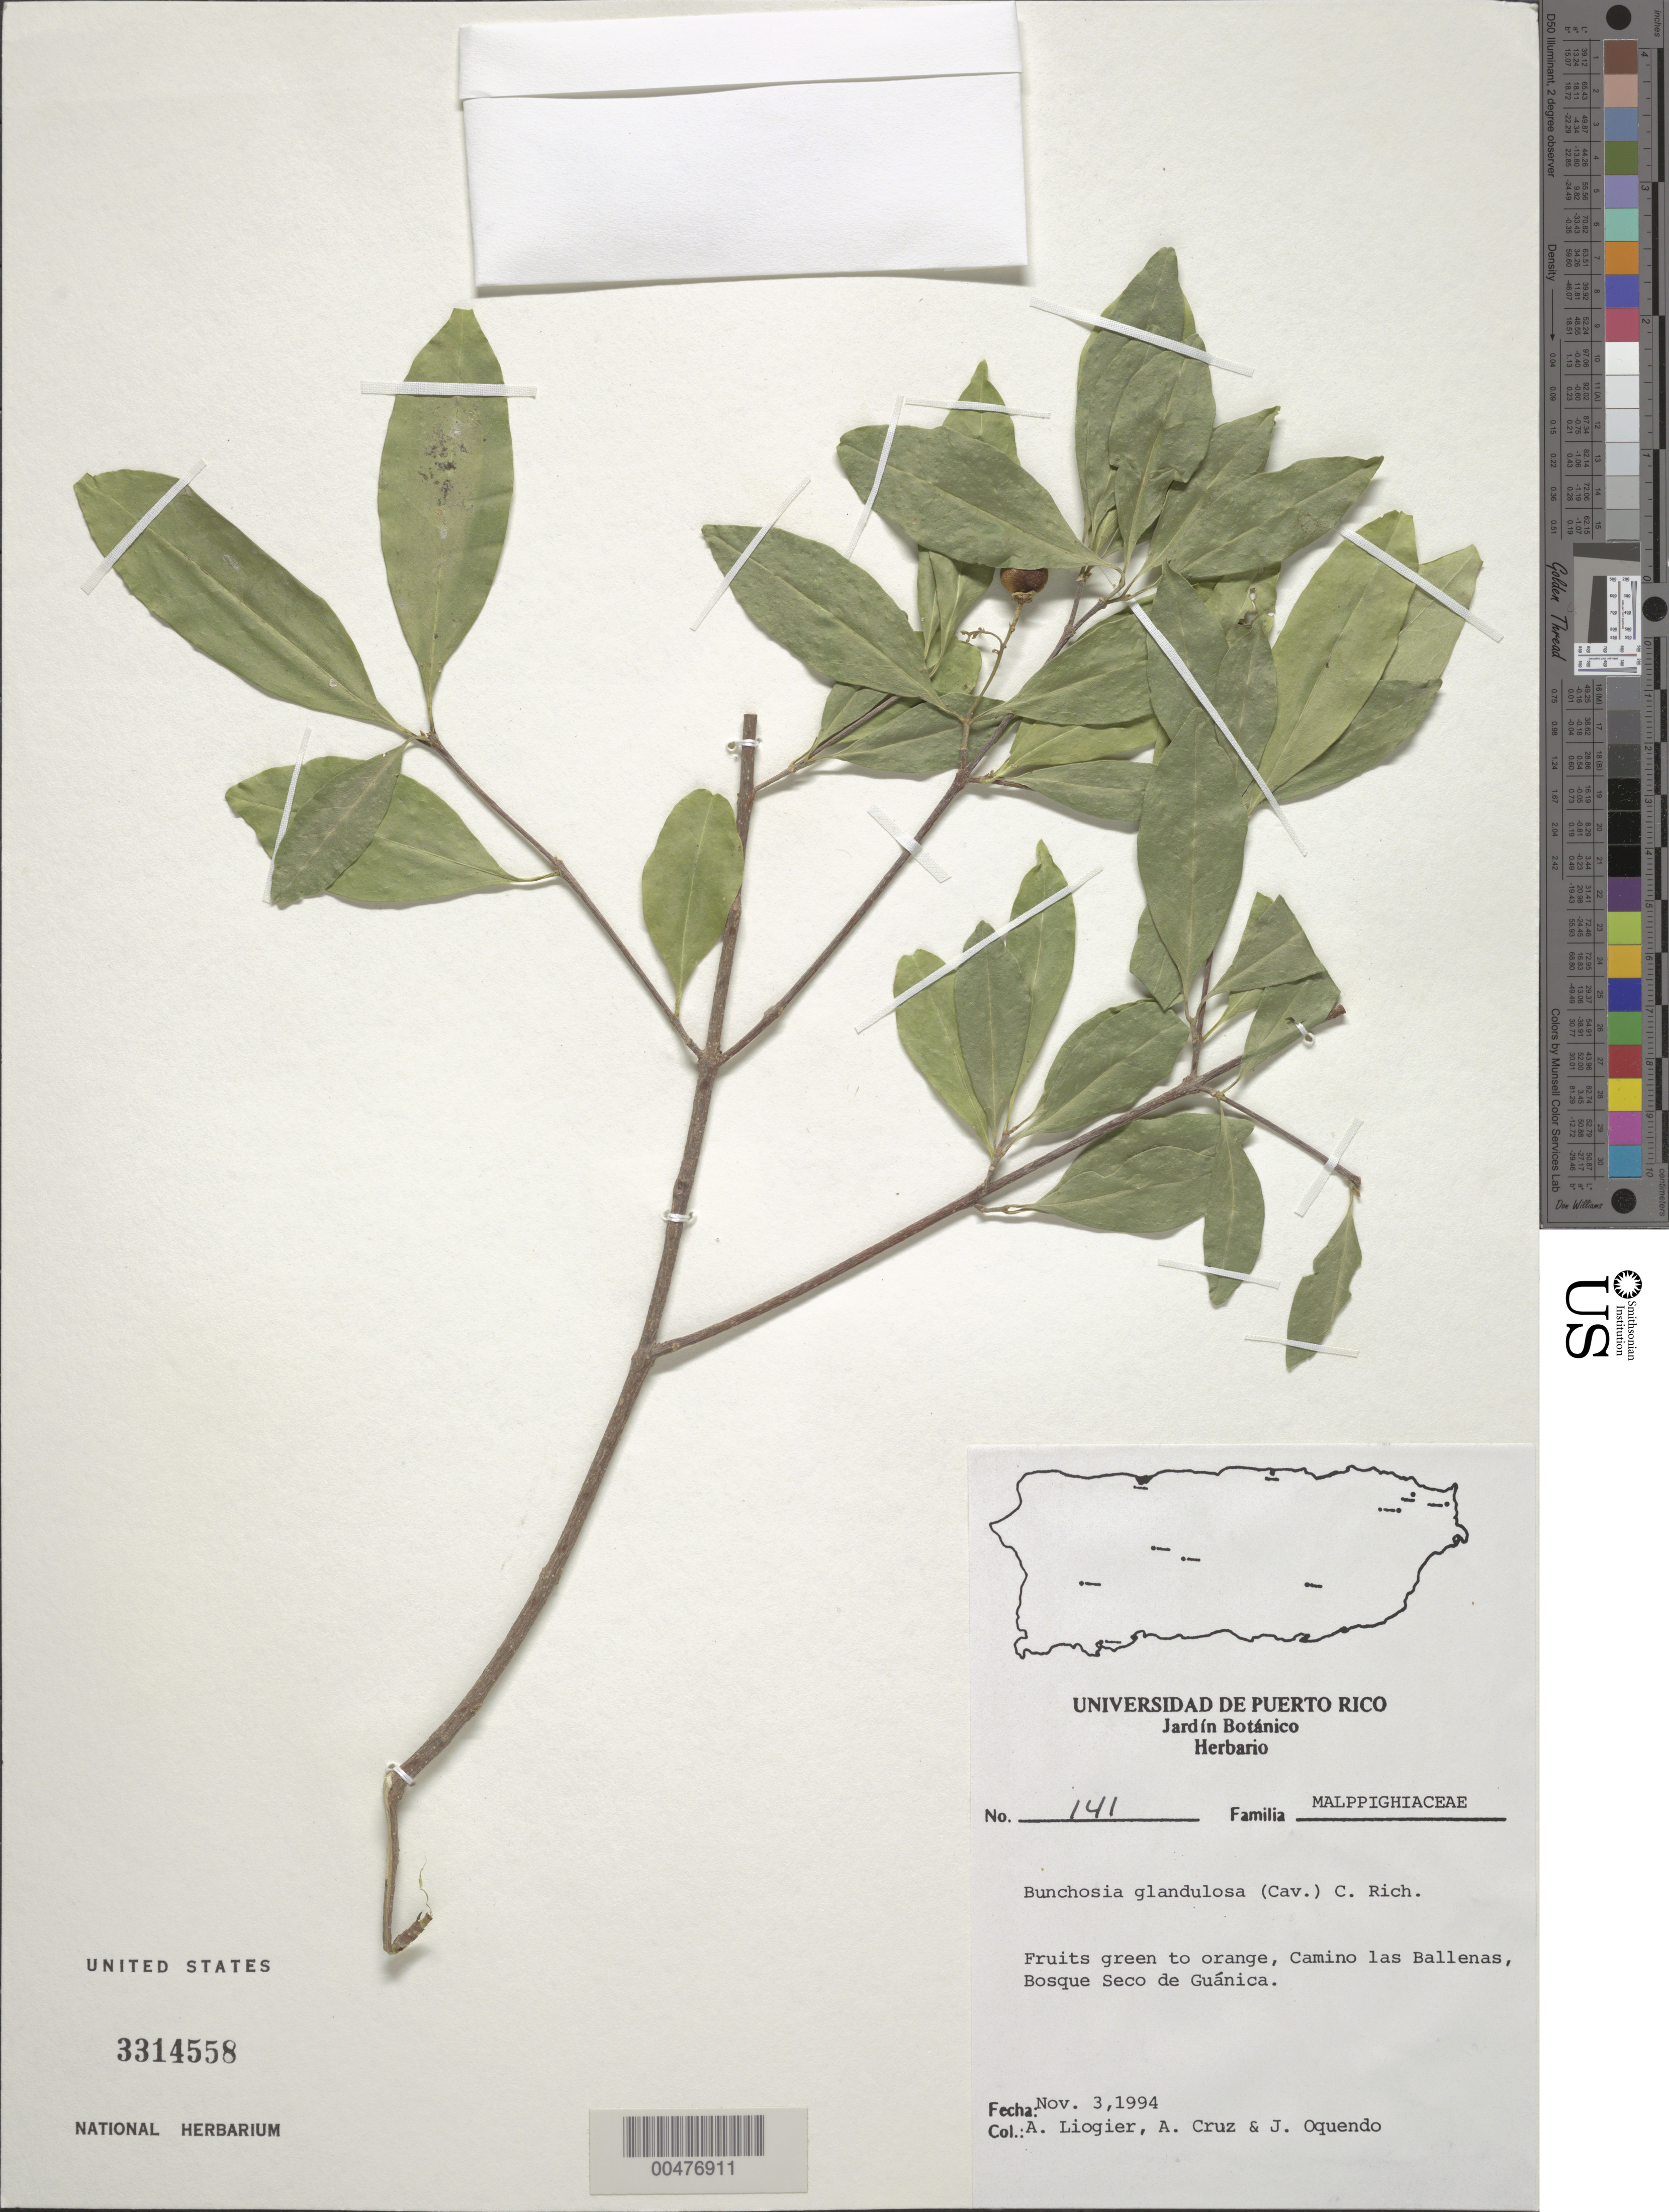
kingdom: Plantae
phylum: Tracheophyta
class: Magnoliopsida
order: Malpighiales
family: Malpighiaceae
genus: Bunchosia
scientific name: Bunchosia glandulosa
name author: (Cav.) Rich. ex Juss.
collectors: A. H. Liogier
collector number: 141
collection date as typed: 03 Nov 1994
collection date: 1994-11-03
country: Puerto Rico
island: Greater Antilles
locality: Bosque Seco de Guánica, Camino las Ballenas.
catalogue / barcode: US 3314558